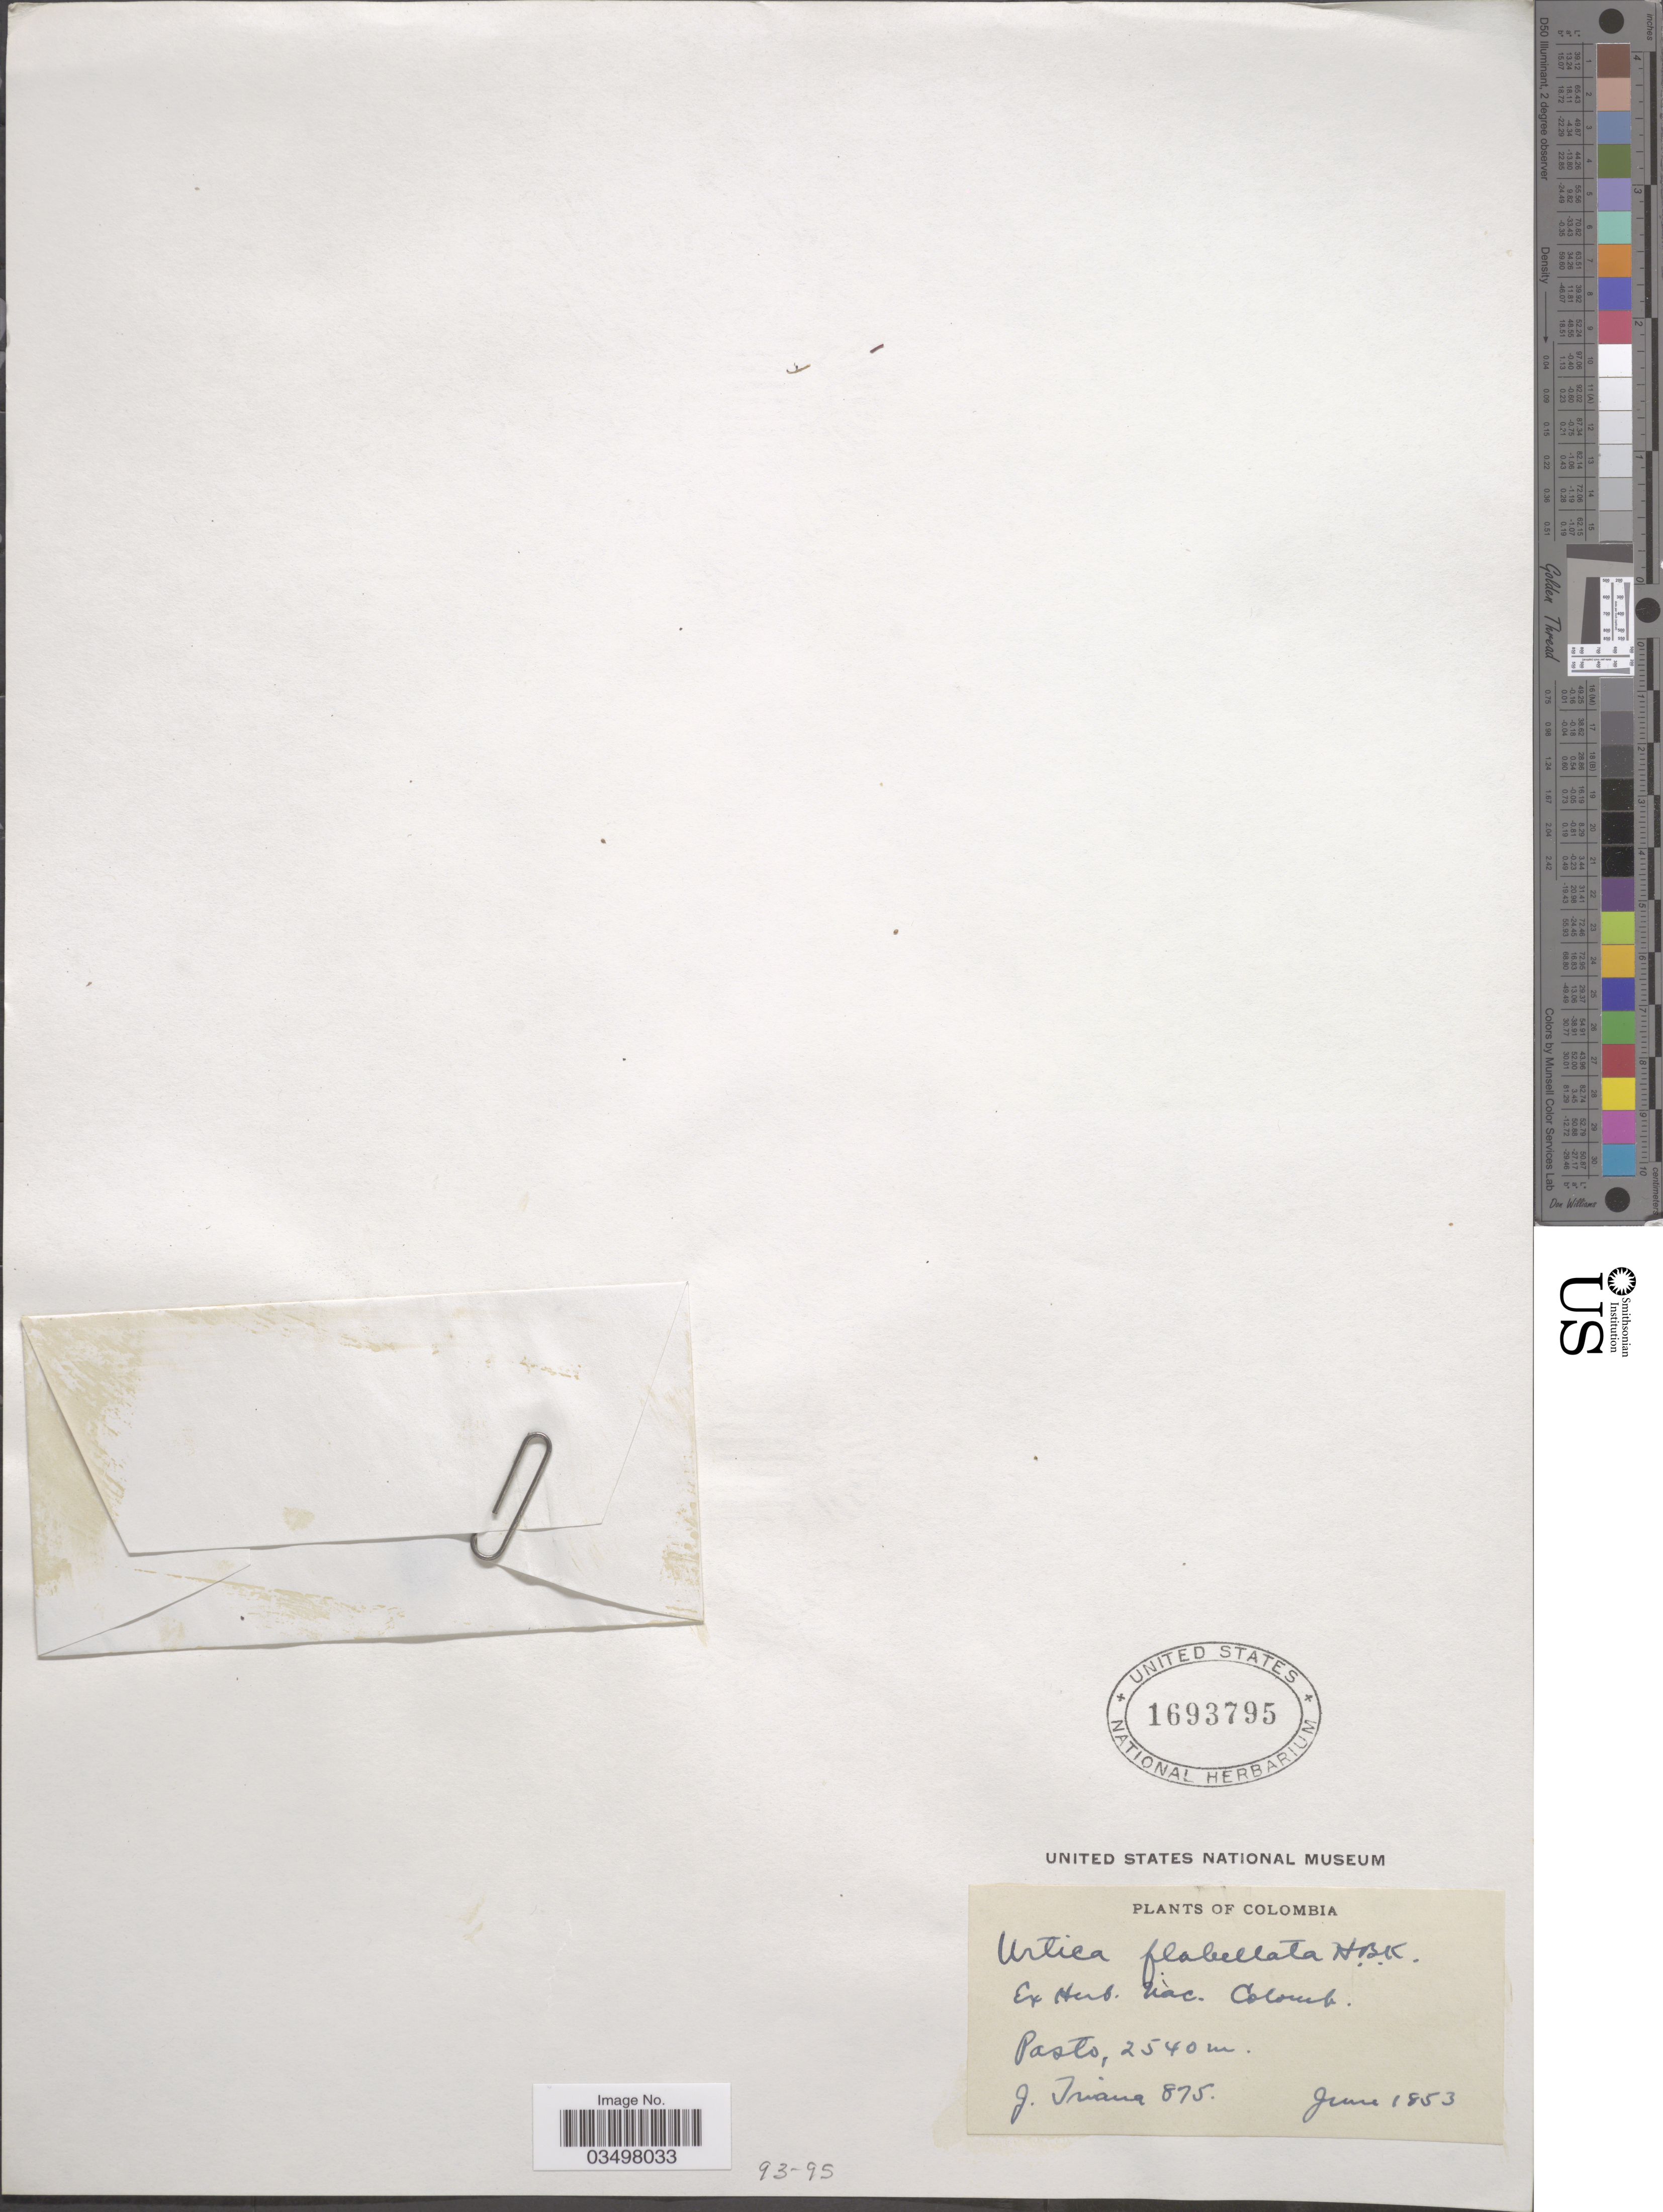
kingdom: Plantae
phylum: Tracheophyta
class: Magnoliopsida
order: Rosales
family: Urticaceae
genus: Urtica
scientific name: Urtica flabellata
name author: Kunth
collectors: J. Triana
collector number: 875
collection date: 1853-06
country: Colombia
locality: Pasto.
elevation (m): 2540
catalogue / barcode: US 1693795